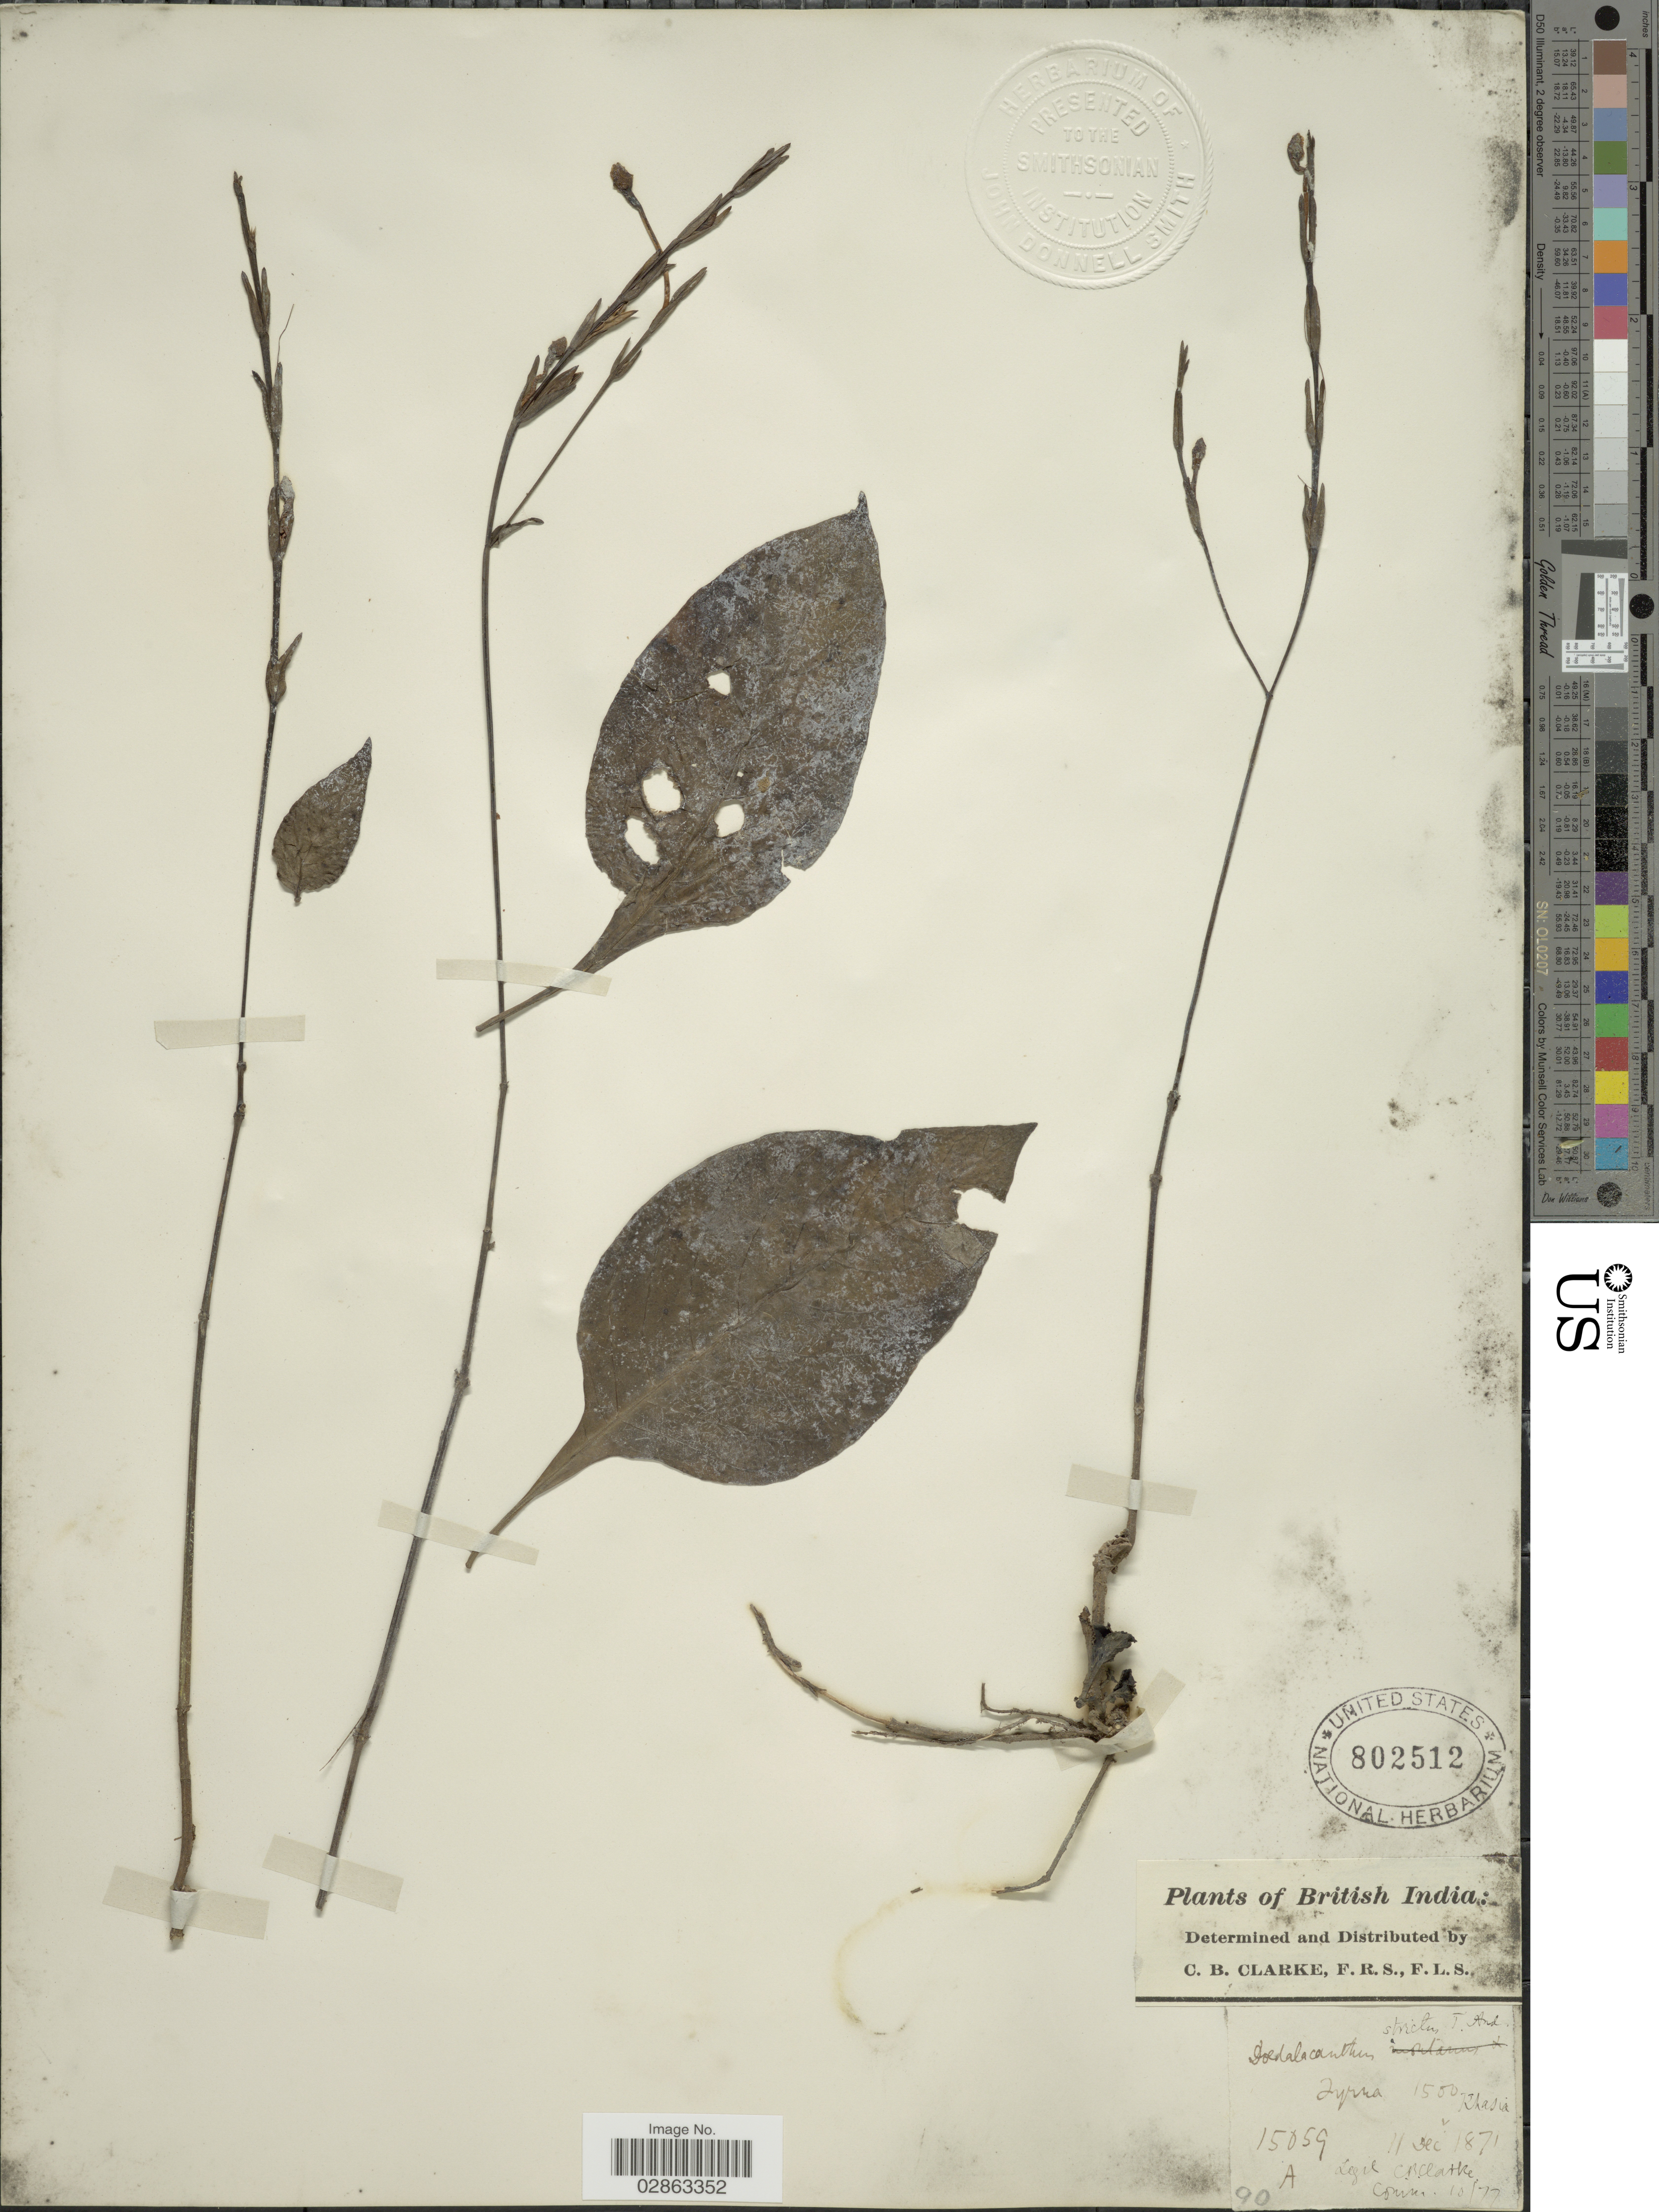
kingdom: Plantae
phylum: Tracheophyta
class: Magnoliopsida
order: Lamiales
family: Acanthaceae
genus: Eranthemum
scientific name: Eranthemum strictum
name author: Colebr. ex Roxb.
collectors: C. B. Clarke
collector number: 15059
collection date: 1871-12-11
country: India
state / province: Meghalaya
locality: British India. Zyrra [interpreted], Khasia.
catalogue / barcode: US 802512